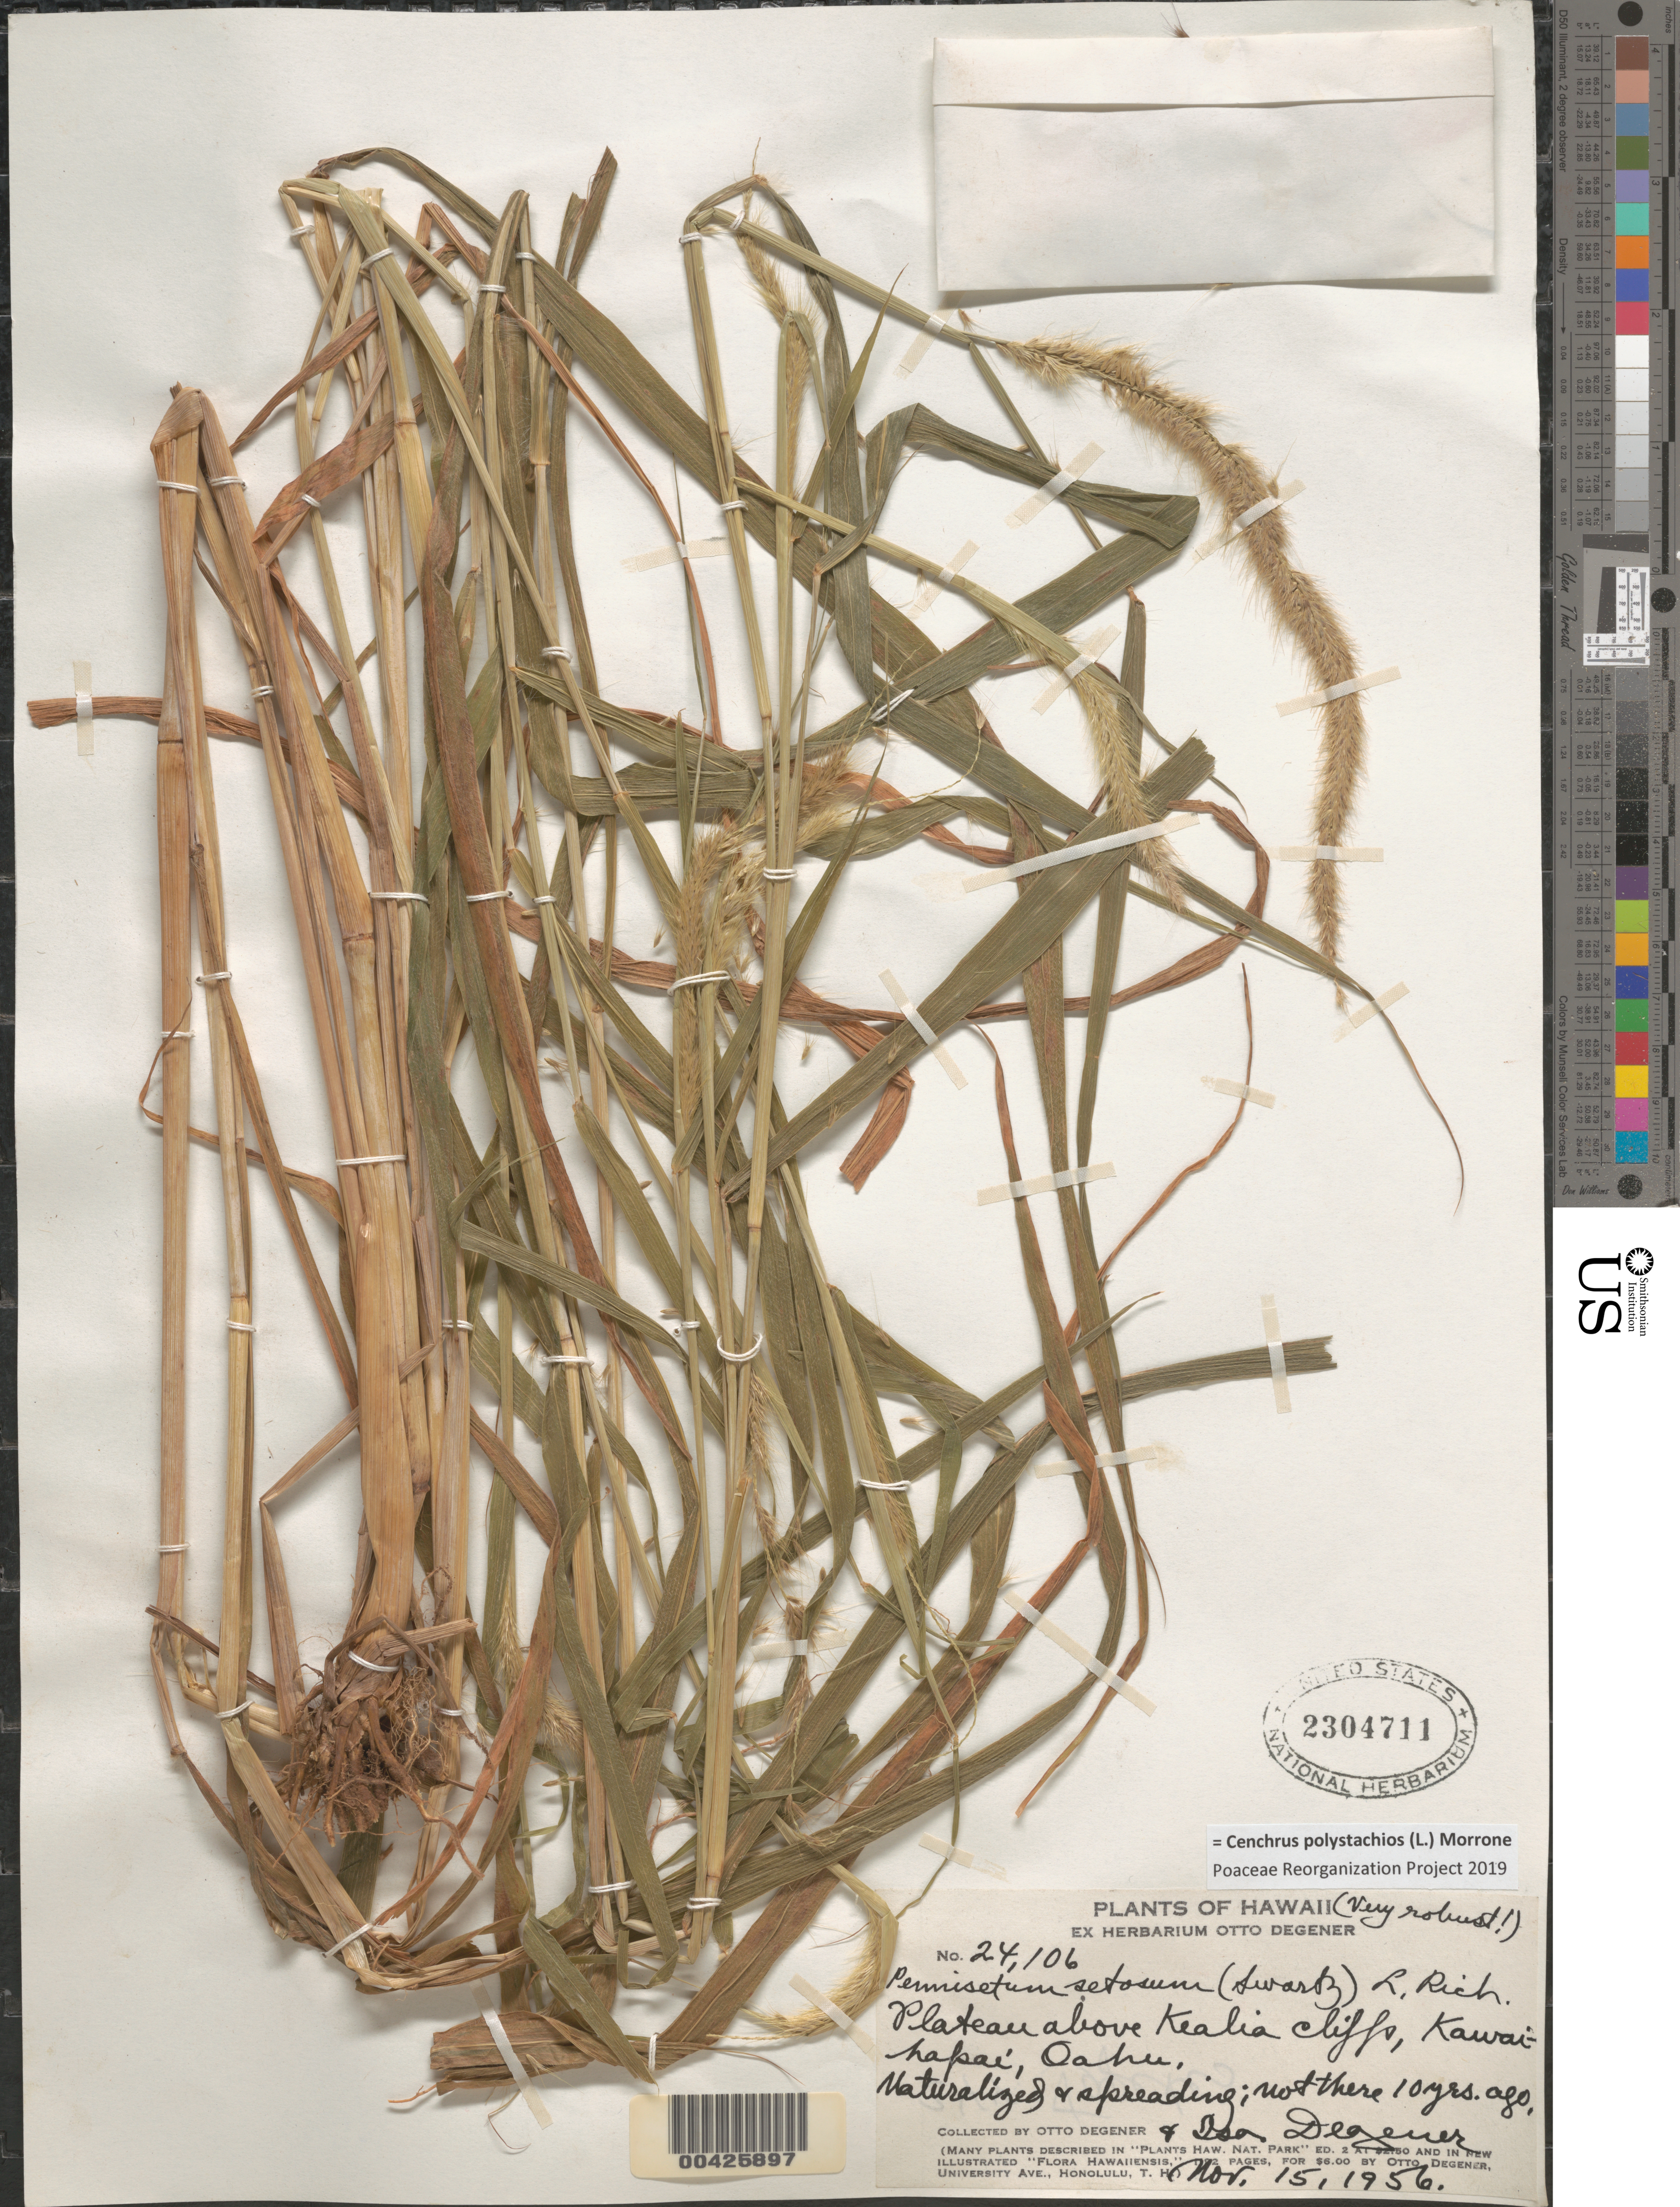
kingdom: Plantae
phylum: Tracheophyta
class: Liliopsida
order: Poales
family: Poaceae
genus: Cenchrus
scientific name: Cenchrus polystachios subsp. setosus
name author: (Sw.) P.M. Peterson & Y. Herrera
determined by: Wagner, W. L., (BOT), Smithsonian Institution - National Museum of Natural History (UNITED STATES)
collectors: O. Degener & I. Degener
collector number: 24106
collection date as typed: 15 Nov 1956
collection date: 1956-11-15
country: United States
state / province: Hawaii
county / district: Honolulu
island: Oahu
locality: Plateau above Kealia cliffs, Kawaihapai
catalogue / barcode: US 2304711